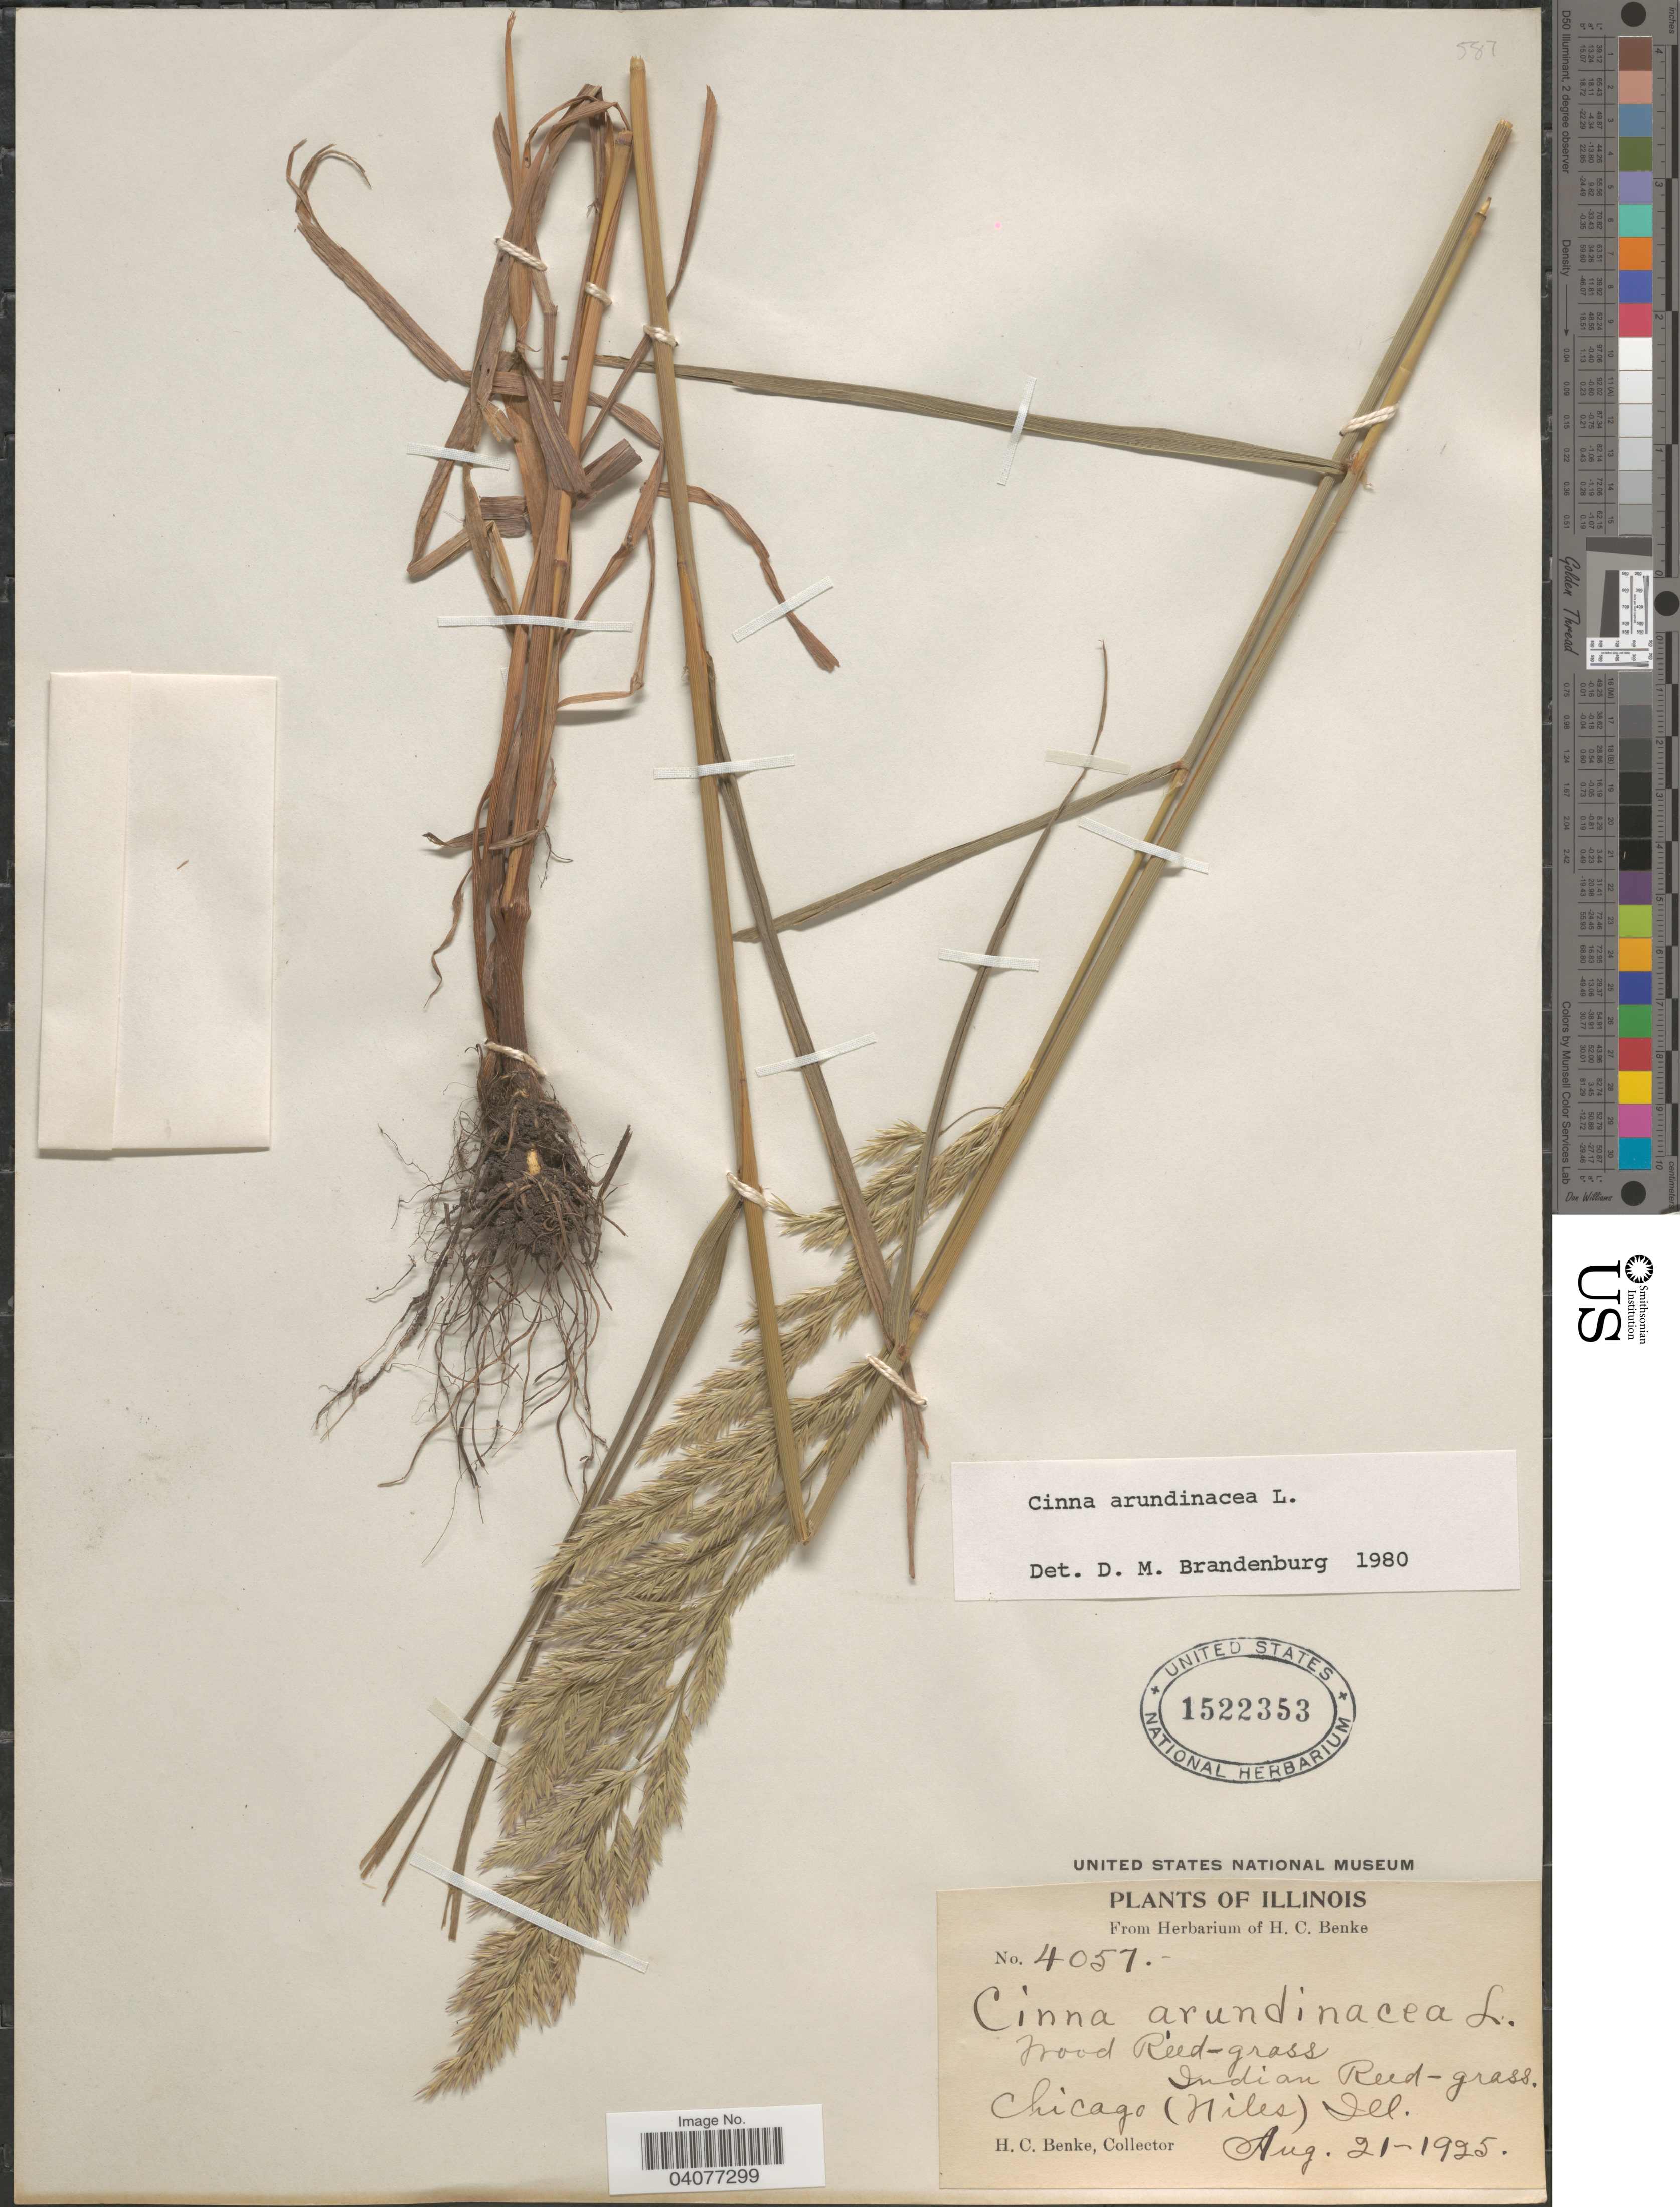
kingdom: Plantae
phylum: Tracheophyta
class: Liliopsida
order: Poales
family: Poaceae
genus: Cinna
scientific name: Cinna arundinacea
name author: L.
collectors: H. Benke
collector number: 4057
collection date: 1925-08-21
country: United States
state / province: Illinois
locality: Wood Reed-grass. Indian Reed-grass. Chicago (Niles).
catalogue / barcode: US 1522353